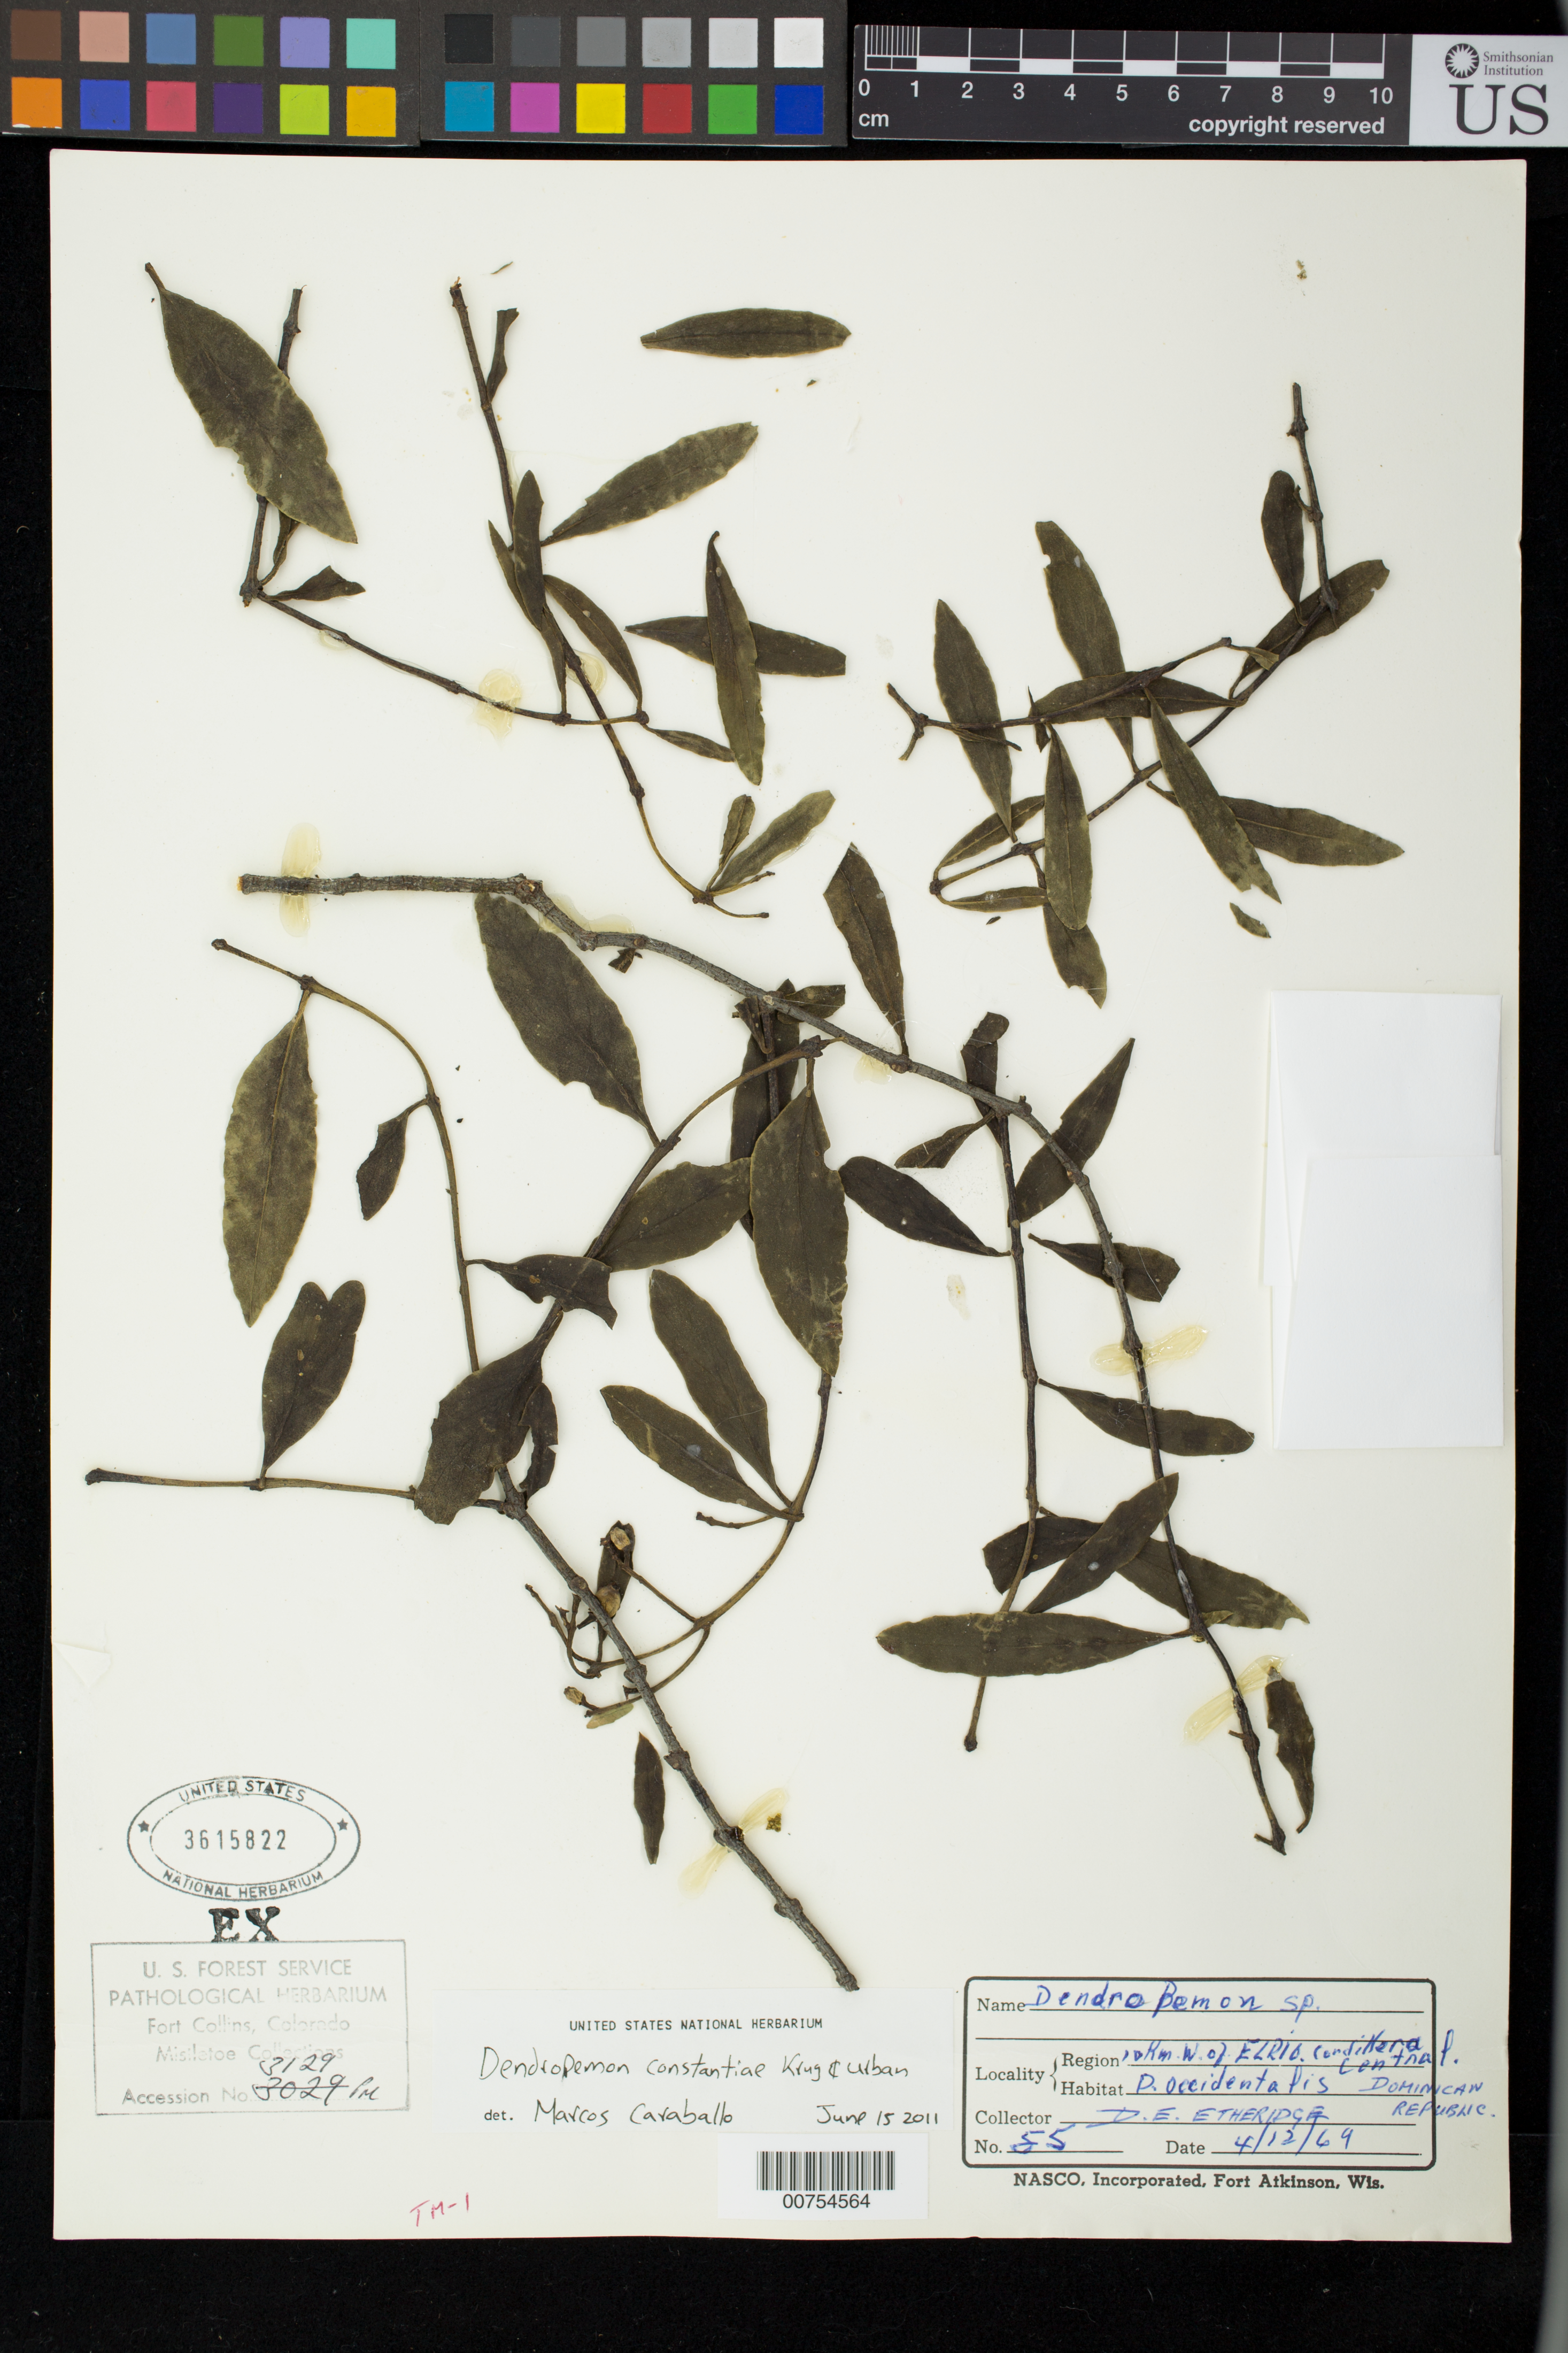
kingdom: Plantae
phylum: Tracheophyta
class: Pinopsida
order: Pinales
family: Pinaceae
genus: Pinus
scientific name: Pinus occidentalis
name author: Sw.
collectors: D. E. Etheridge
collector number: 55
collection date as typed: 4 Dec 1969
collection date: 1969-12-04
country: Dominican Republic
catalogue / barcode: US 3615822